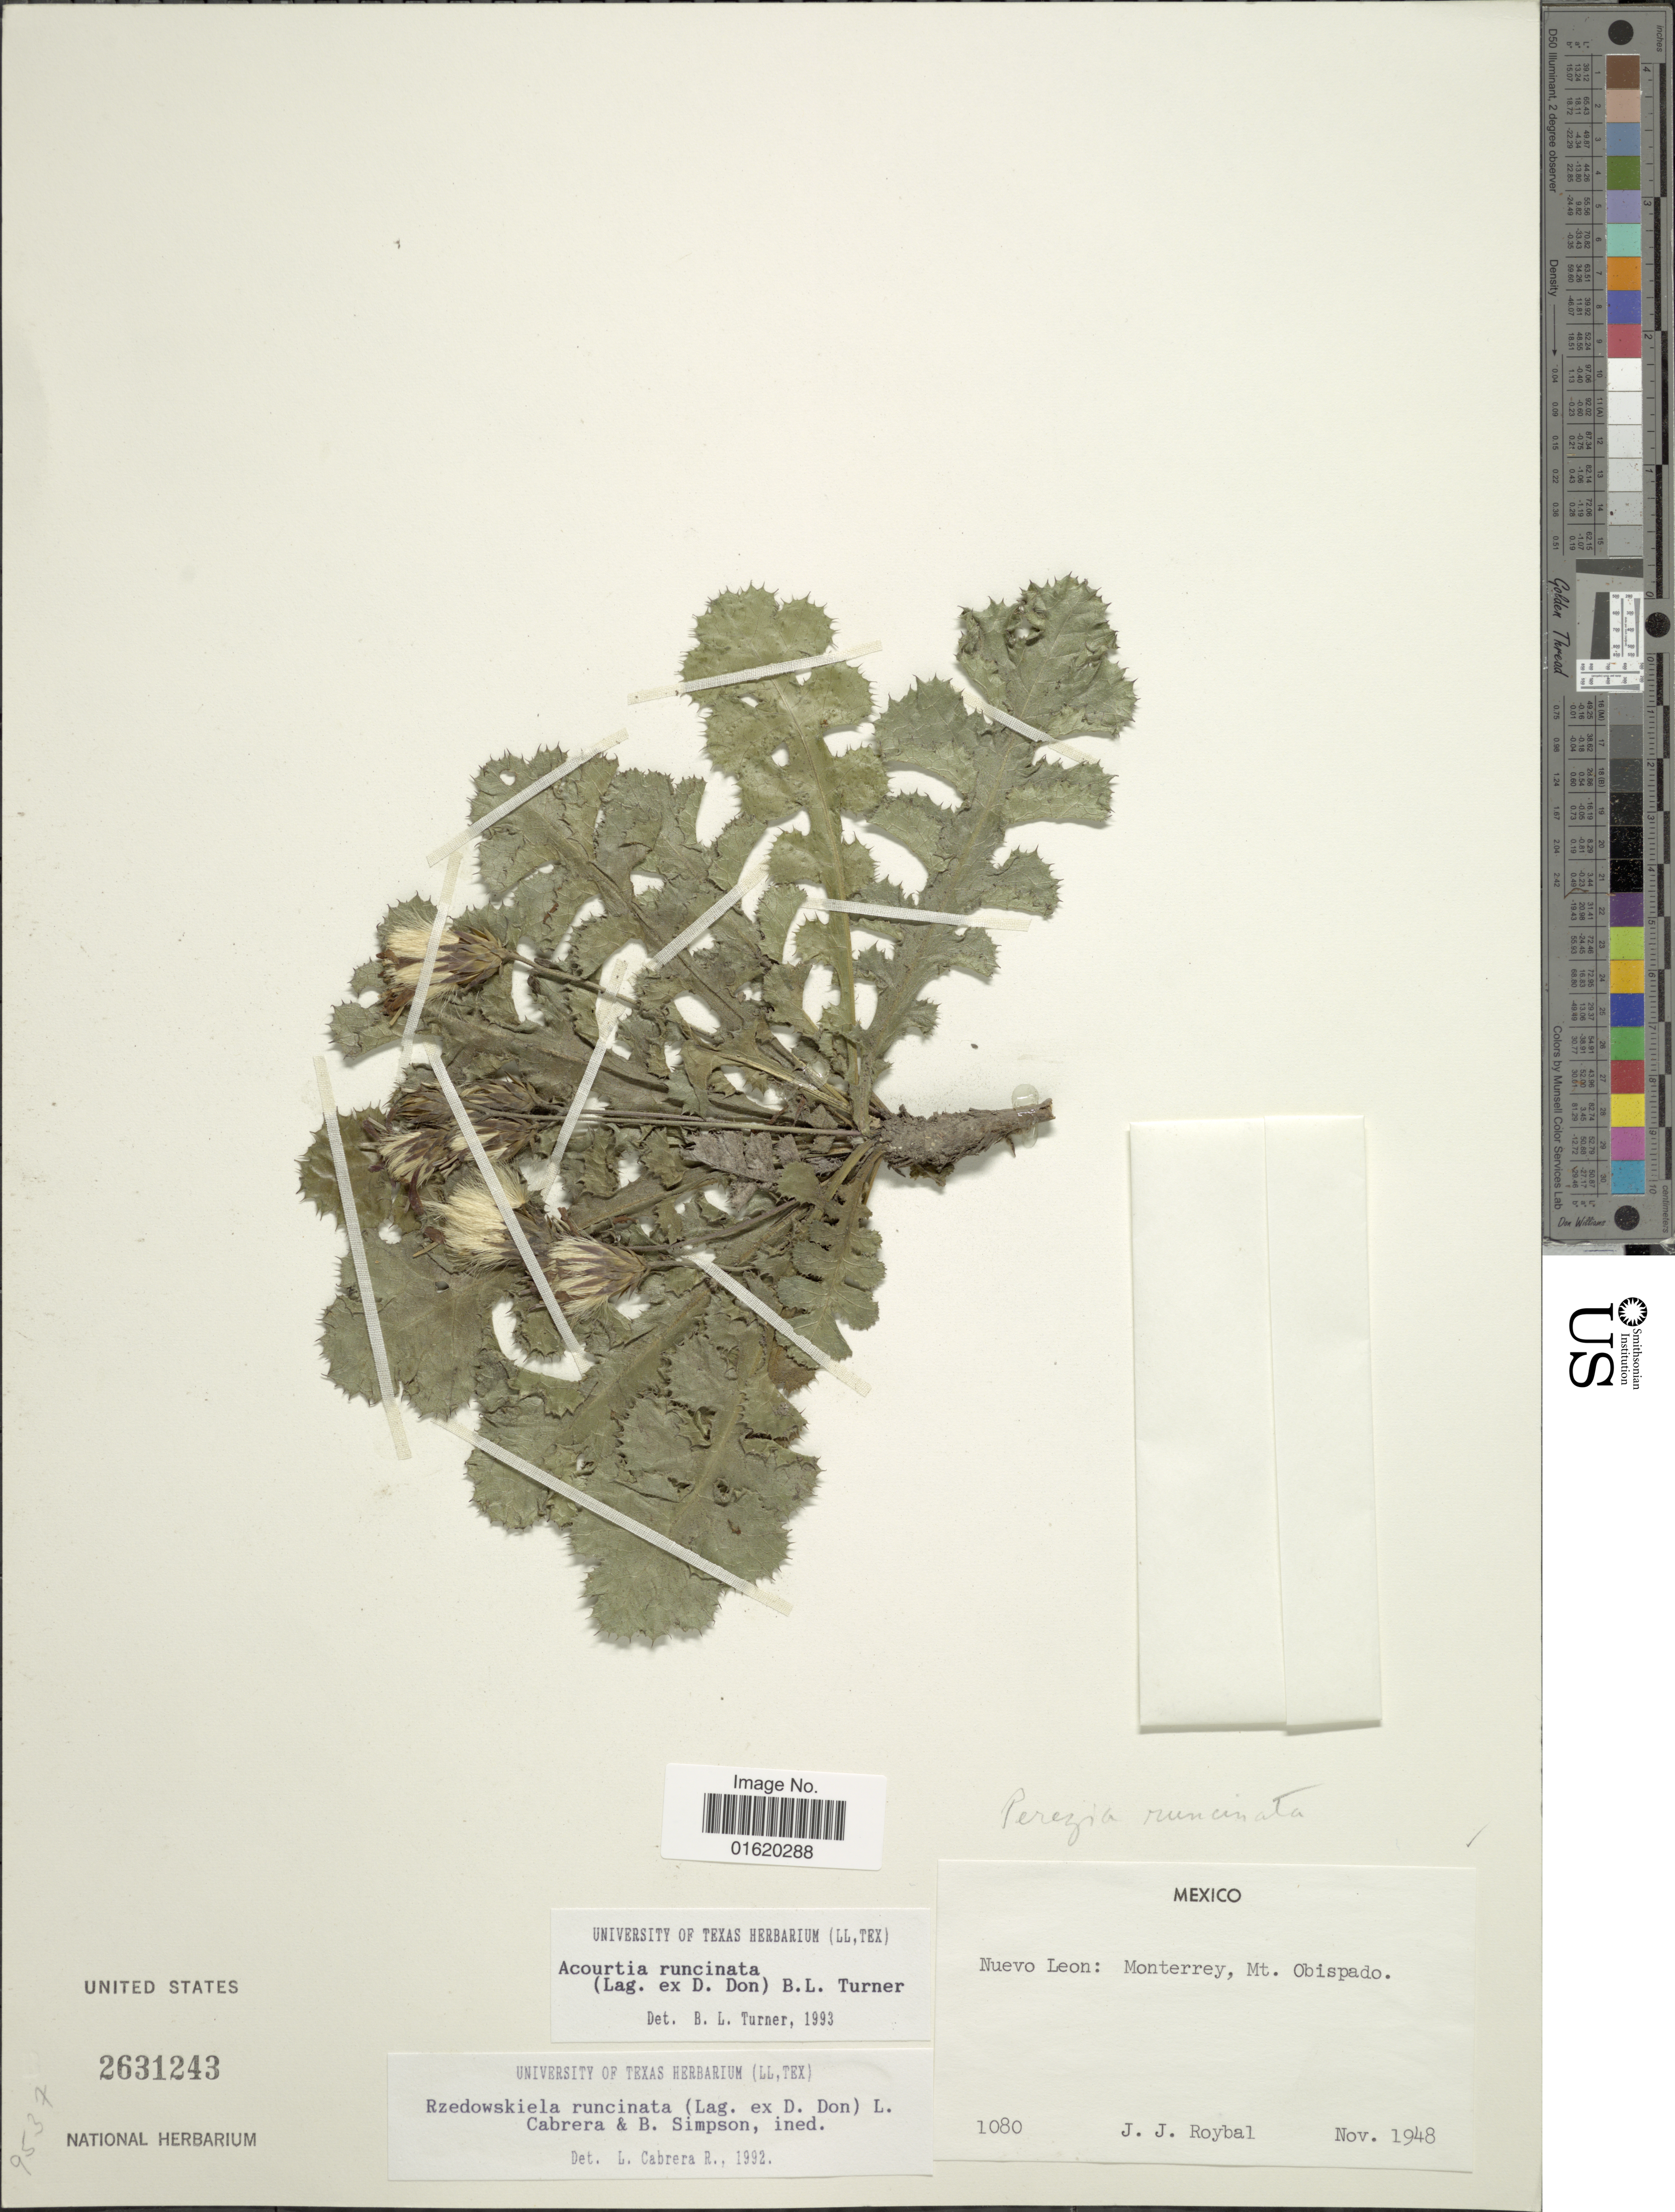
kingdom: Plantae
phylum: Tracheophyta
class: Magnoliopsida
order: Asterales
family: Asteraceae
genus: Acourtia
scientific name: Acourtia runcinata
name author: (D. Don) B.L. Turner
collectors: J. J. Roybal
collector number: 1080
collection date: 1948-11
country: Mexico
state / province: Nuevo León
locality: Monterrey, Mt. Obispado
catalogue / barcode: US 2631243